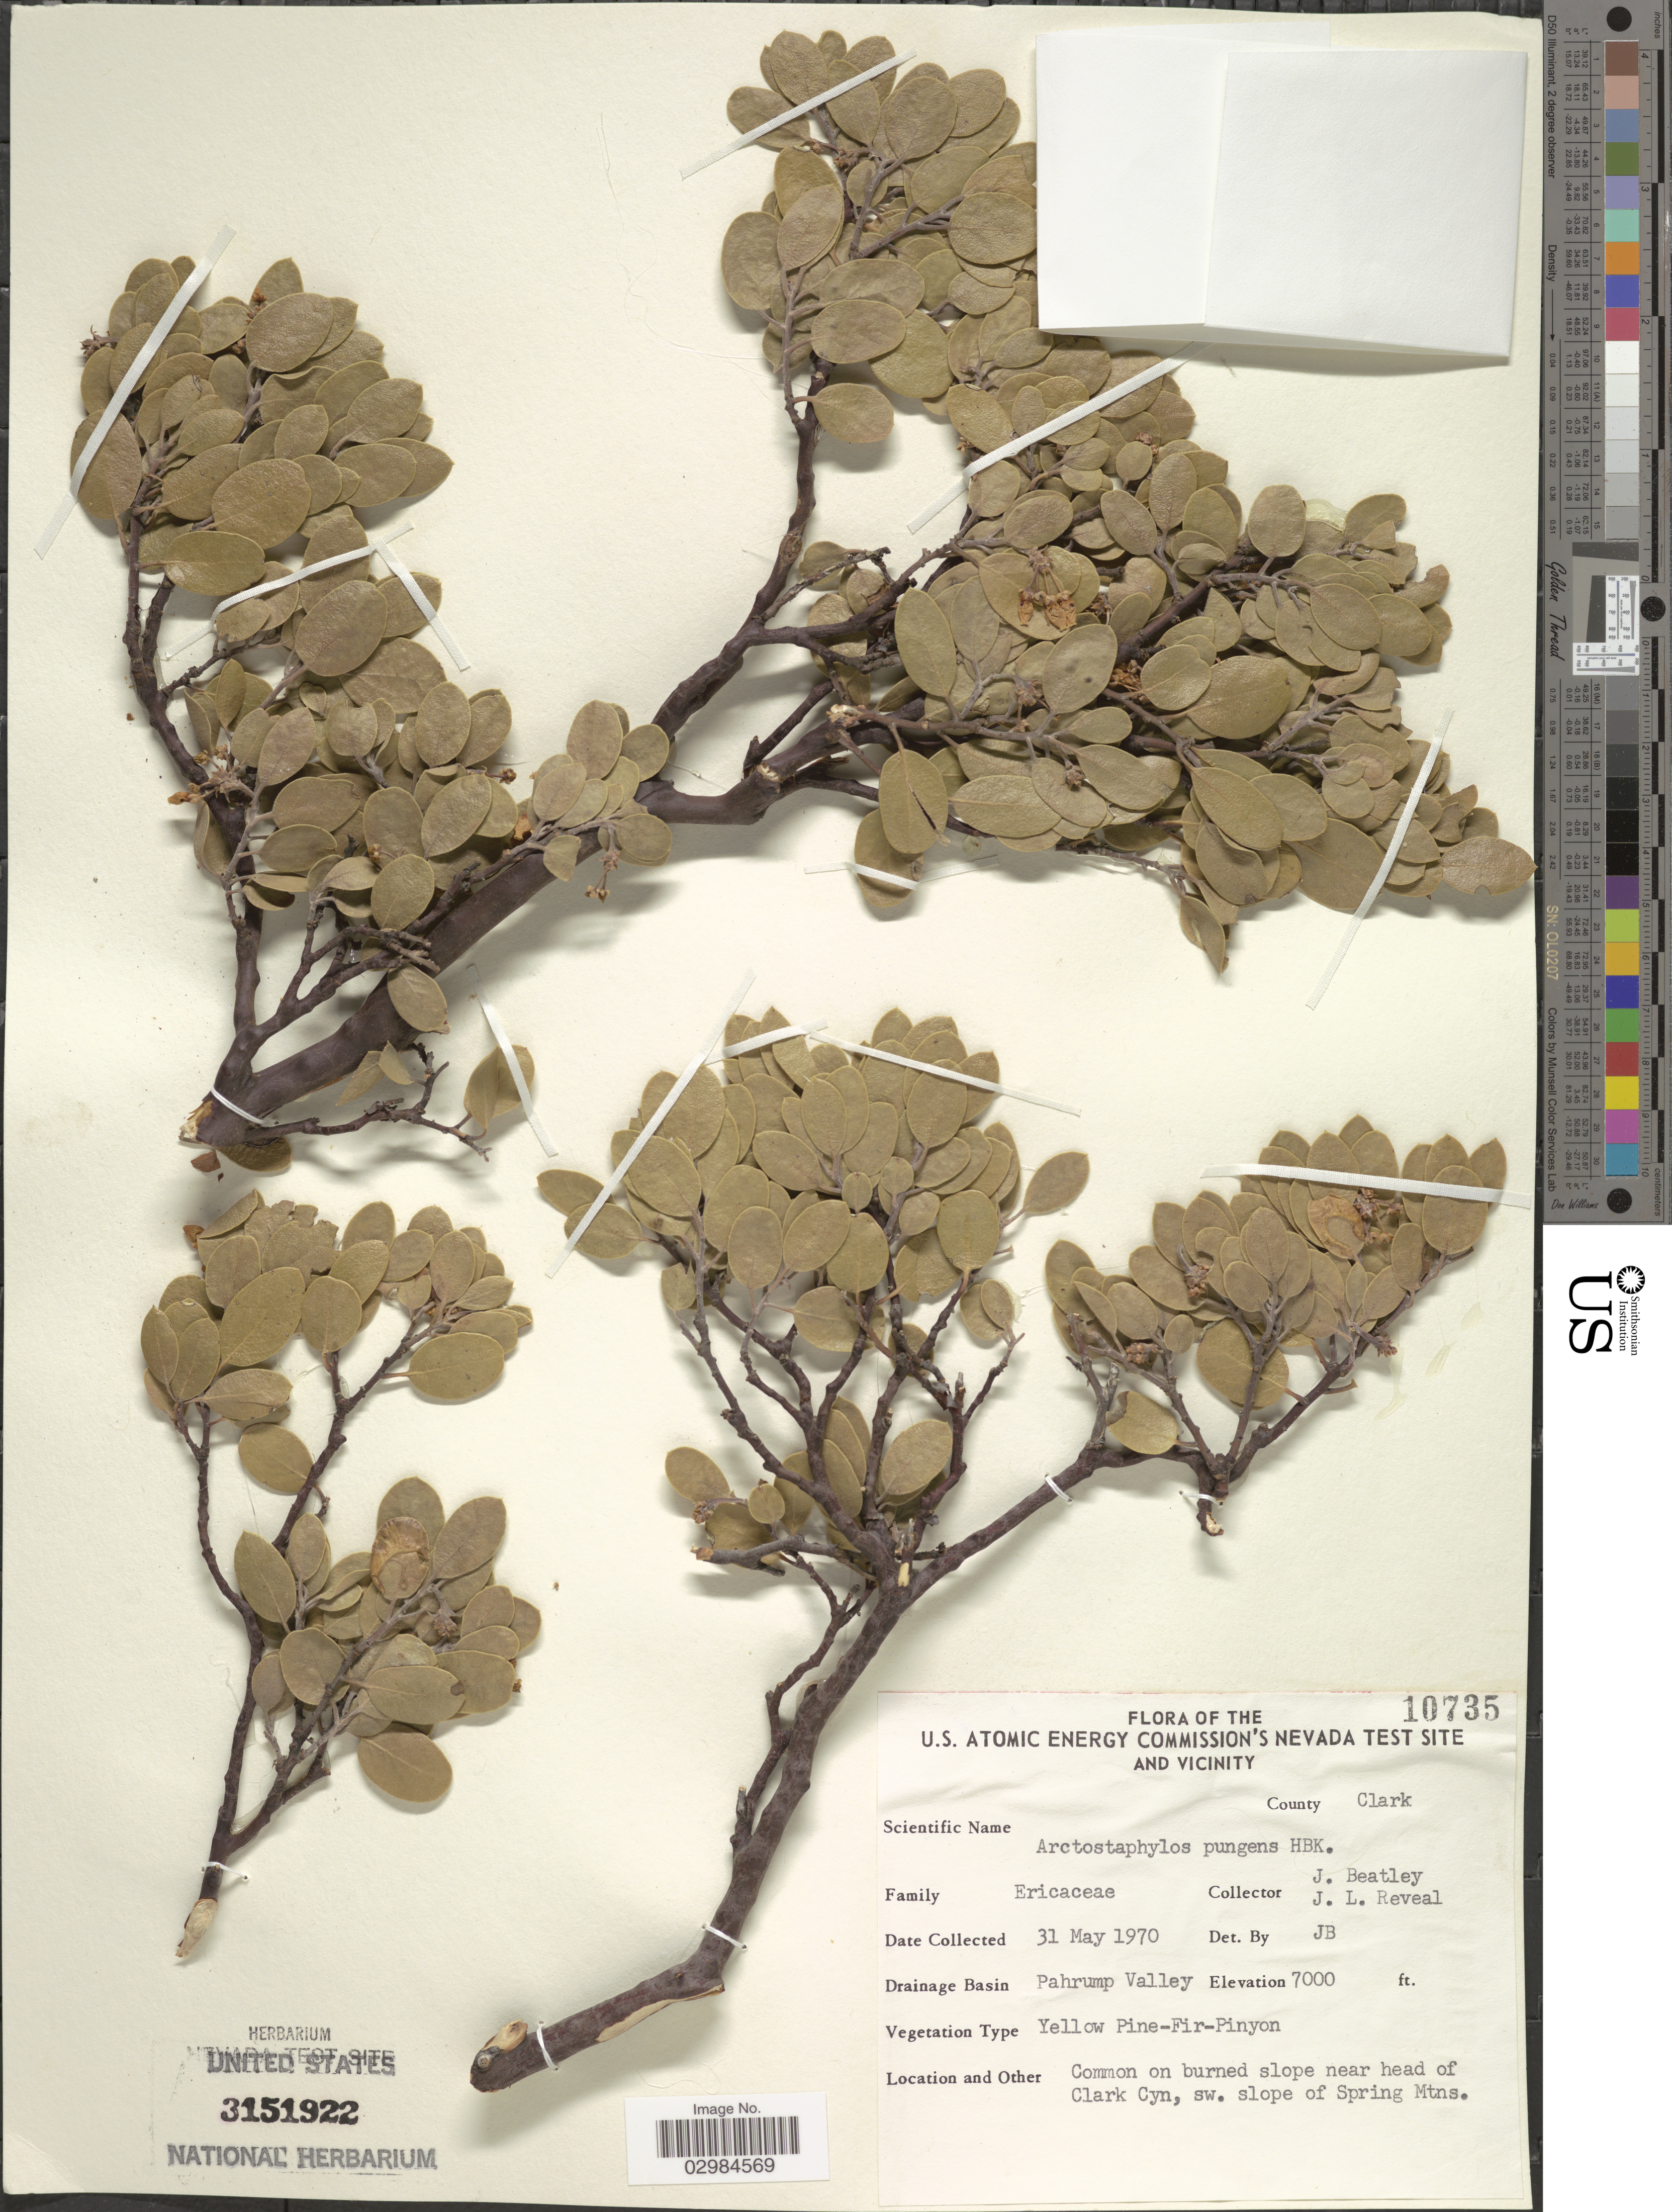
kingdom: Plantae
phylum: Tracheophyta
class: Magnoliopsida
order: Ericales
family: Ericaceae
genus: Arctostaphylos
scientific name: Arctostaphylos pungens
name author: Kunth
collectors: J. C. Beatley & J. L. Reveal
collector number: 10735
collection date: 1970-05-31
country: United States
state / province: Nevada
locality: The U. S. Atomic Energy Commission's Nevada Test Site and Vicinity. County Clark. Drainage Basin Pahrump Valley. Common on burned slope near head of Clark Cyn, sw. slope of Spring Mtns.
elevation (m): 2134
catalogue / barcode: US 3151922